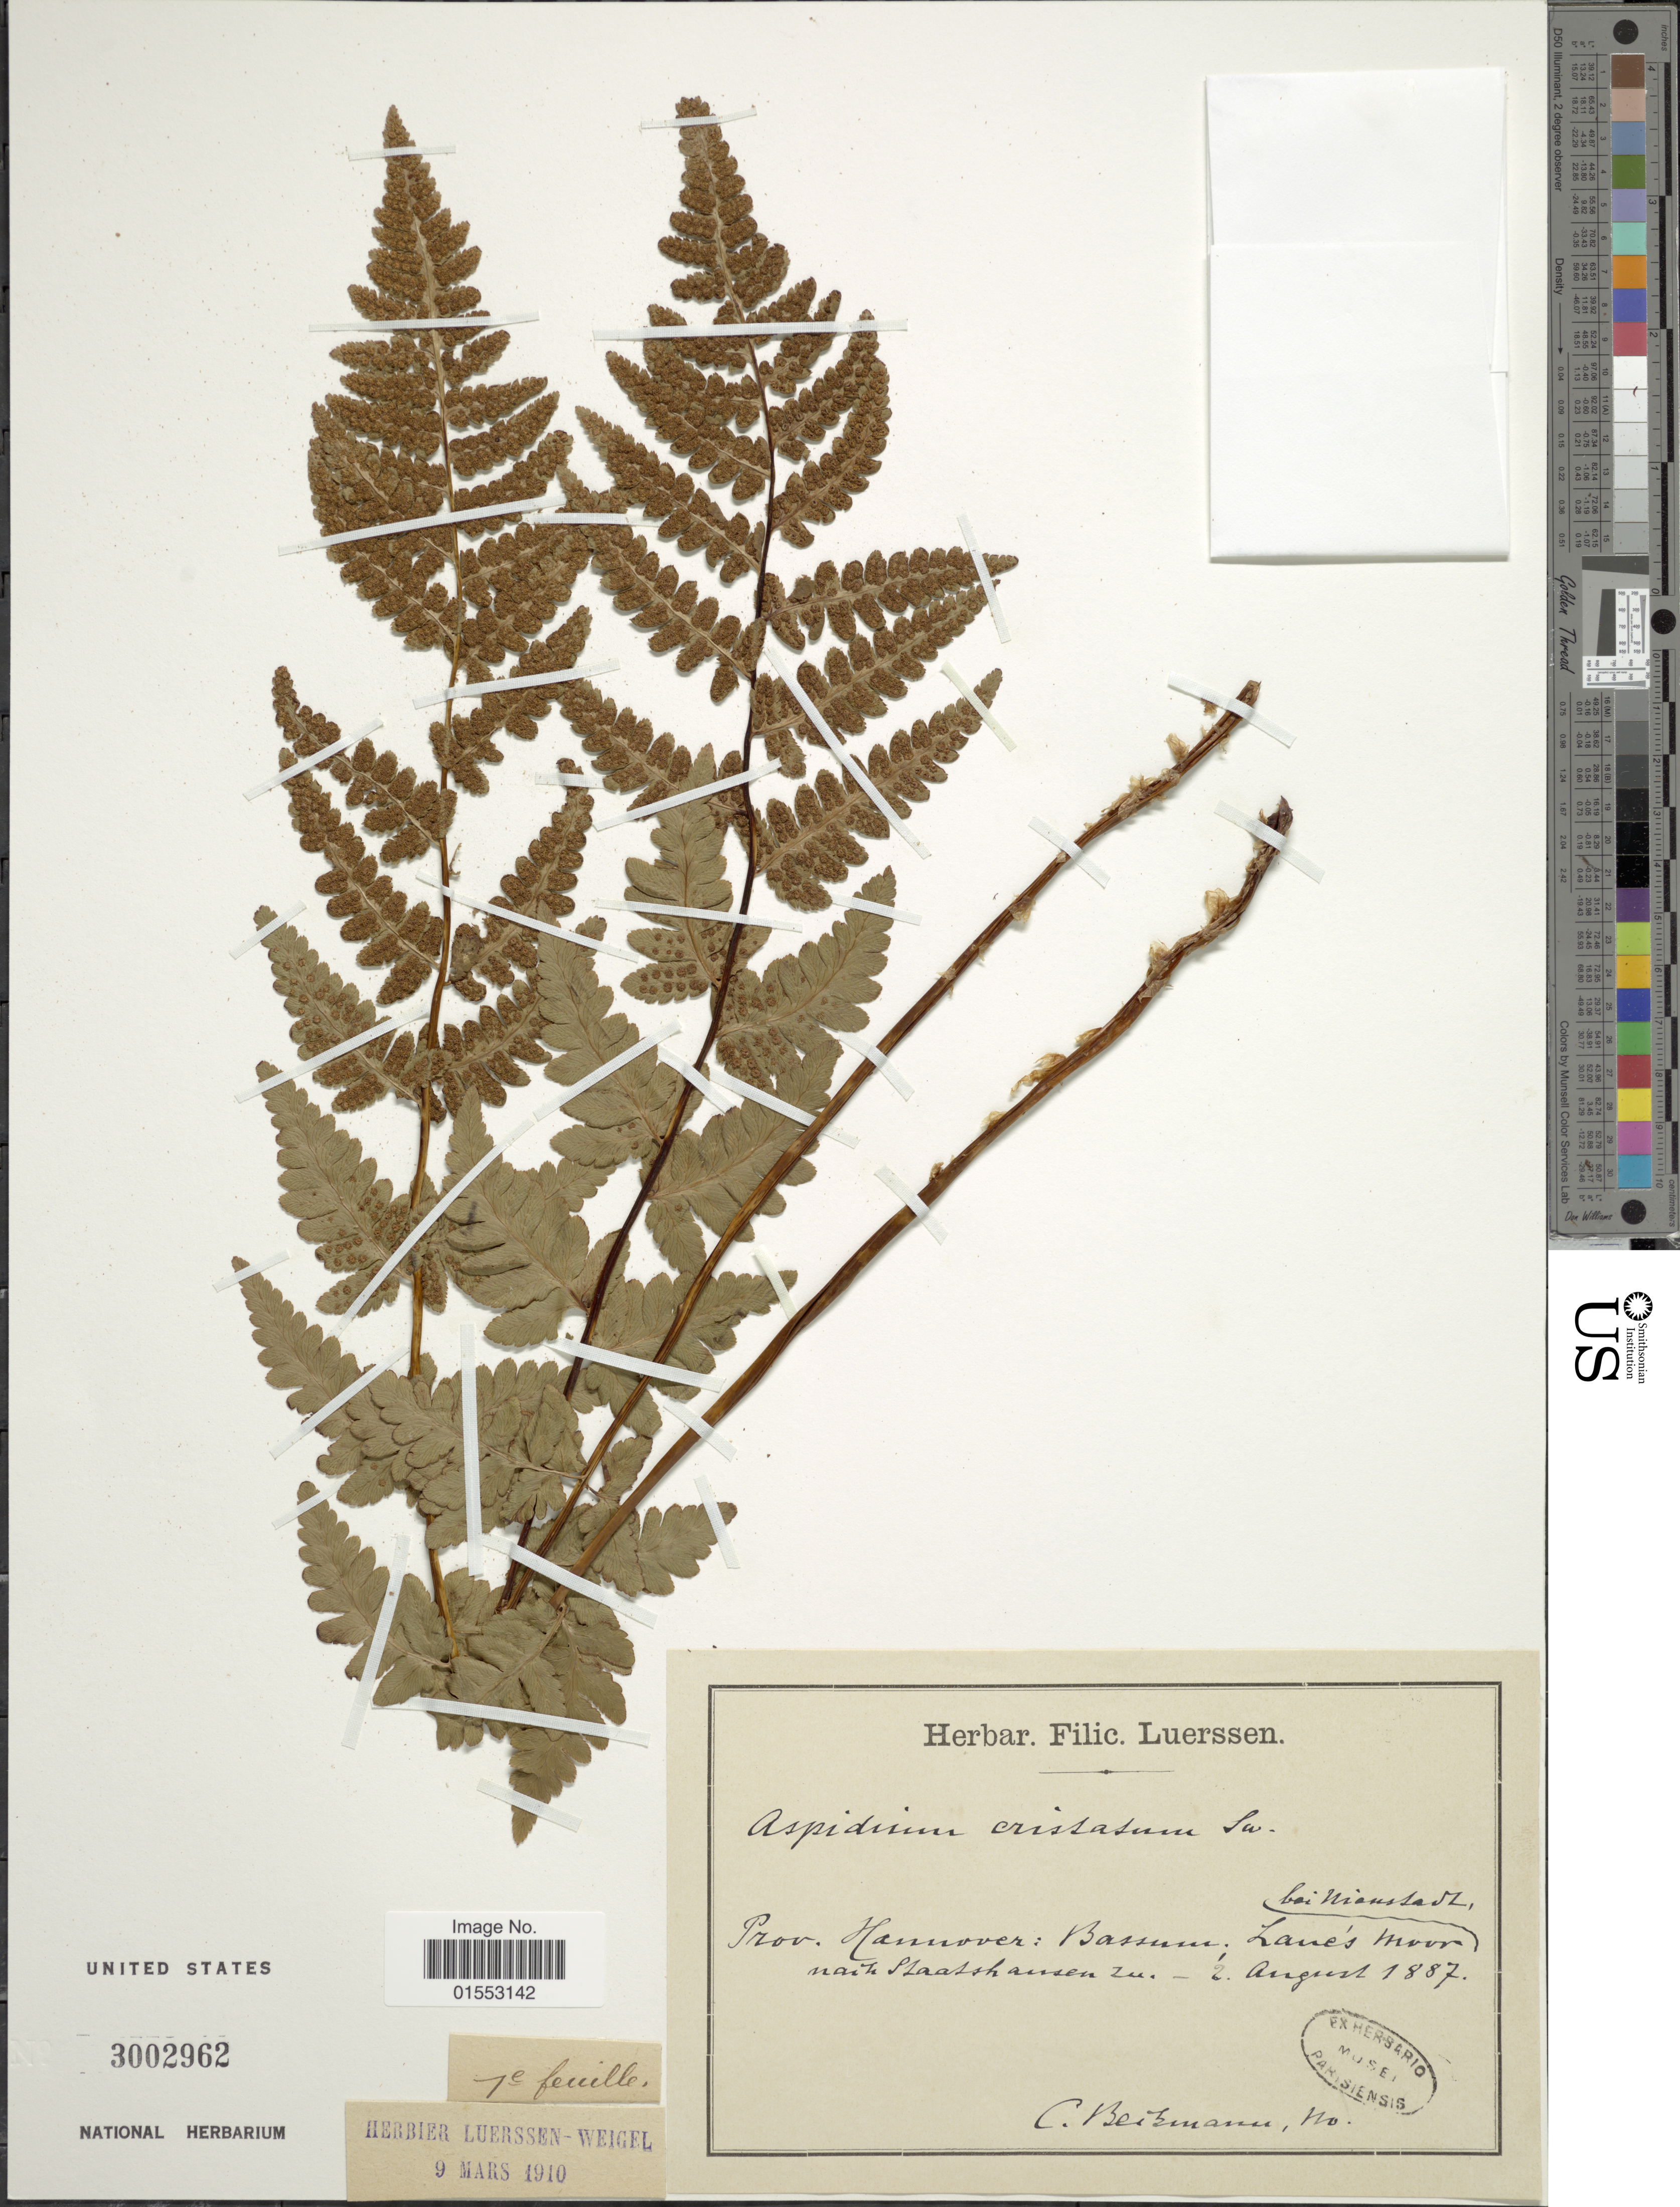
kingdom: Plantae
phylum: Tracheophyta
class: Polypodiopsida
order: Polypodiales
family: Dryopteridaceae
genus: Dryopteris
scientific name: Dryopteris cristata var. spinulosa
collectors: C. Beckmann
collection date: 1887-08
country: Germany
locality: Prov. Hannover: bassum lanes movr marthj Staatshammen [interpreted]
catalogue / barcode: US 3002962